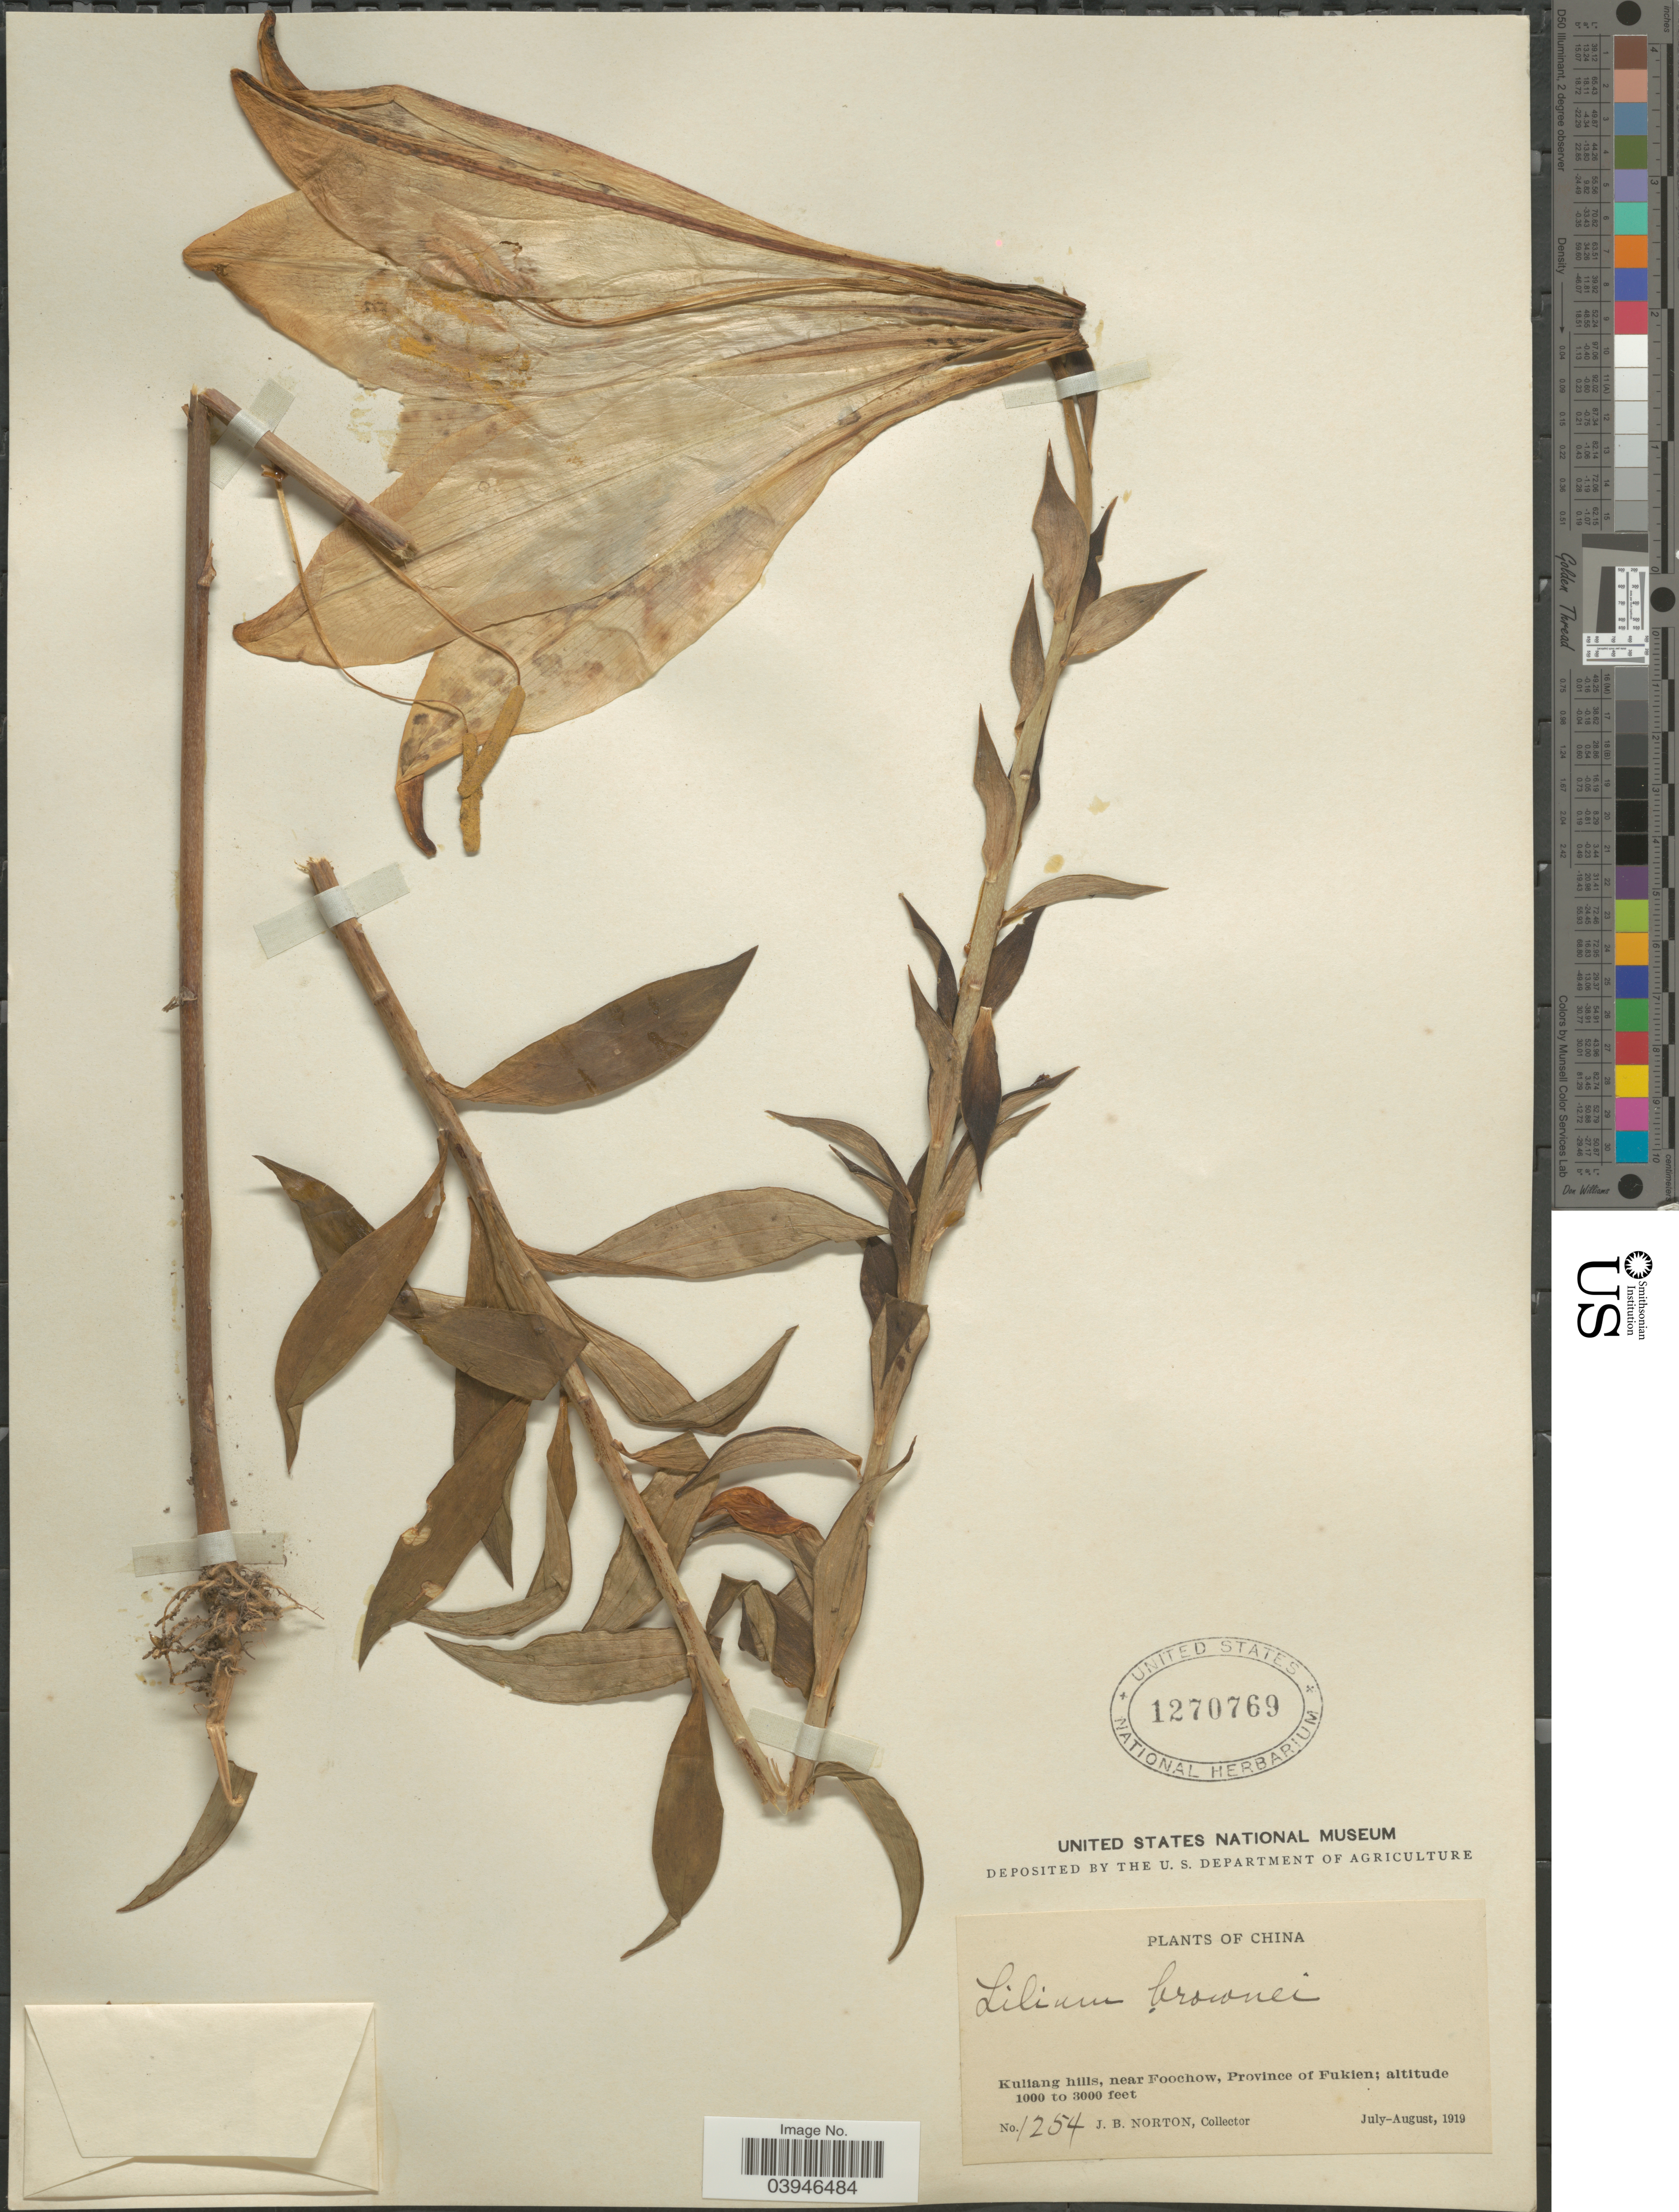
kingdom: Plantae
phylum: Tracheophyta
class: Liliopsida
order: Liliales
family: Liliaceae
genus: Lilium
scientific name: Lilium brownii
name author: F.E. Br. ex Miellez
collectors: J. B. Norton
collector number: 1254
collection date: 1919-07/1919-08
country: China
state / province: Fujian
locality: Kuliang hills, near Foochow, Province of Fukien.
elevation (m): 305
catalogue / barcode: US 1270769